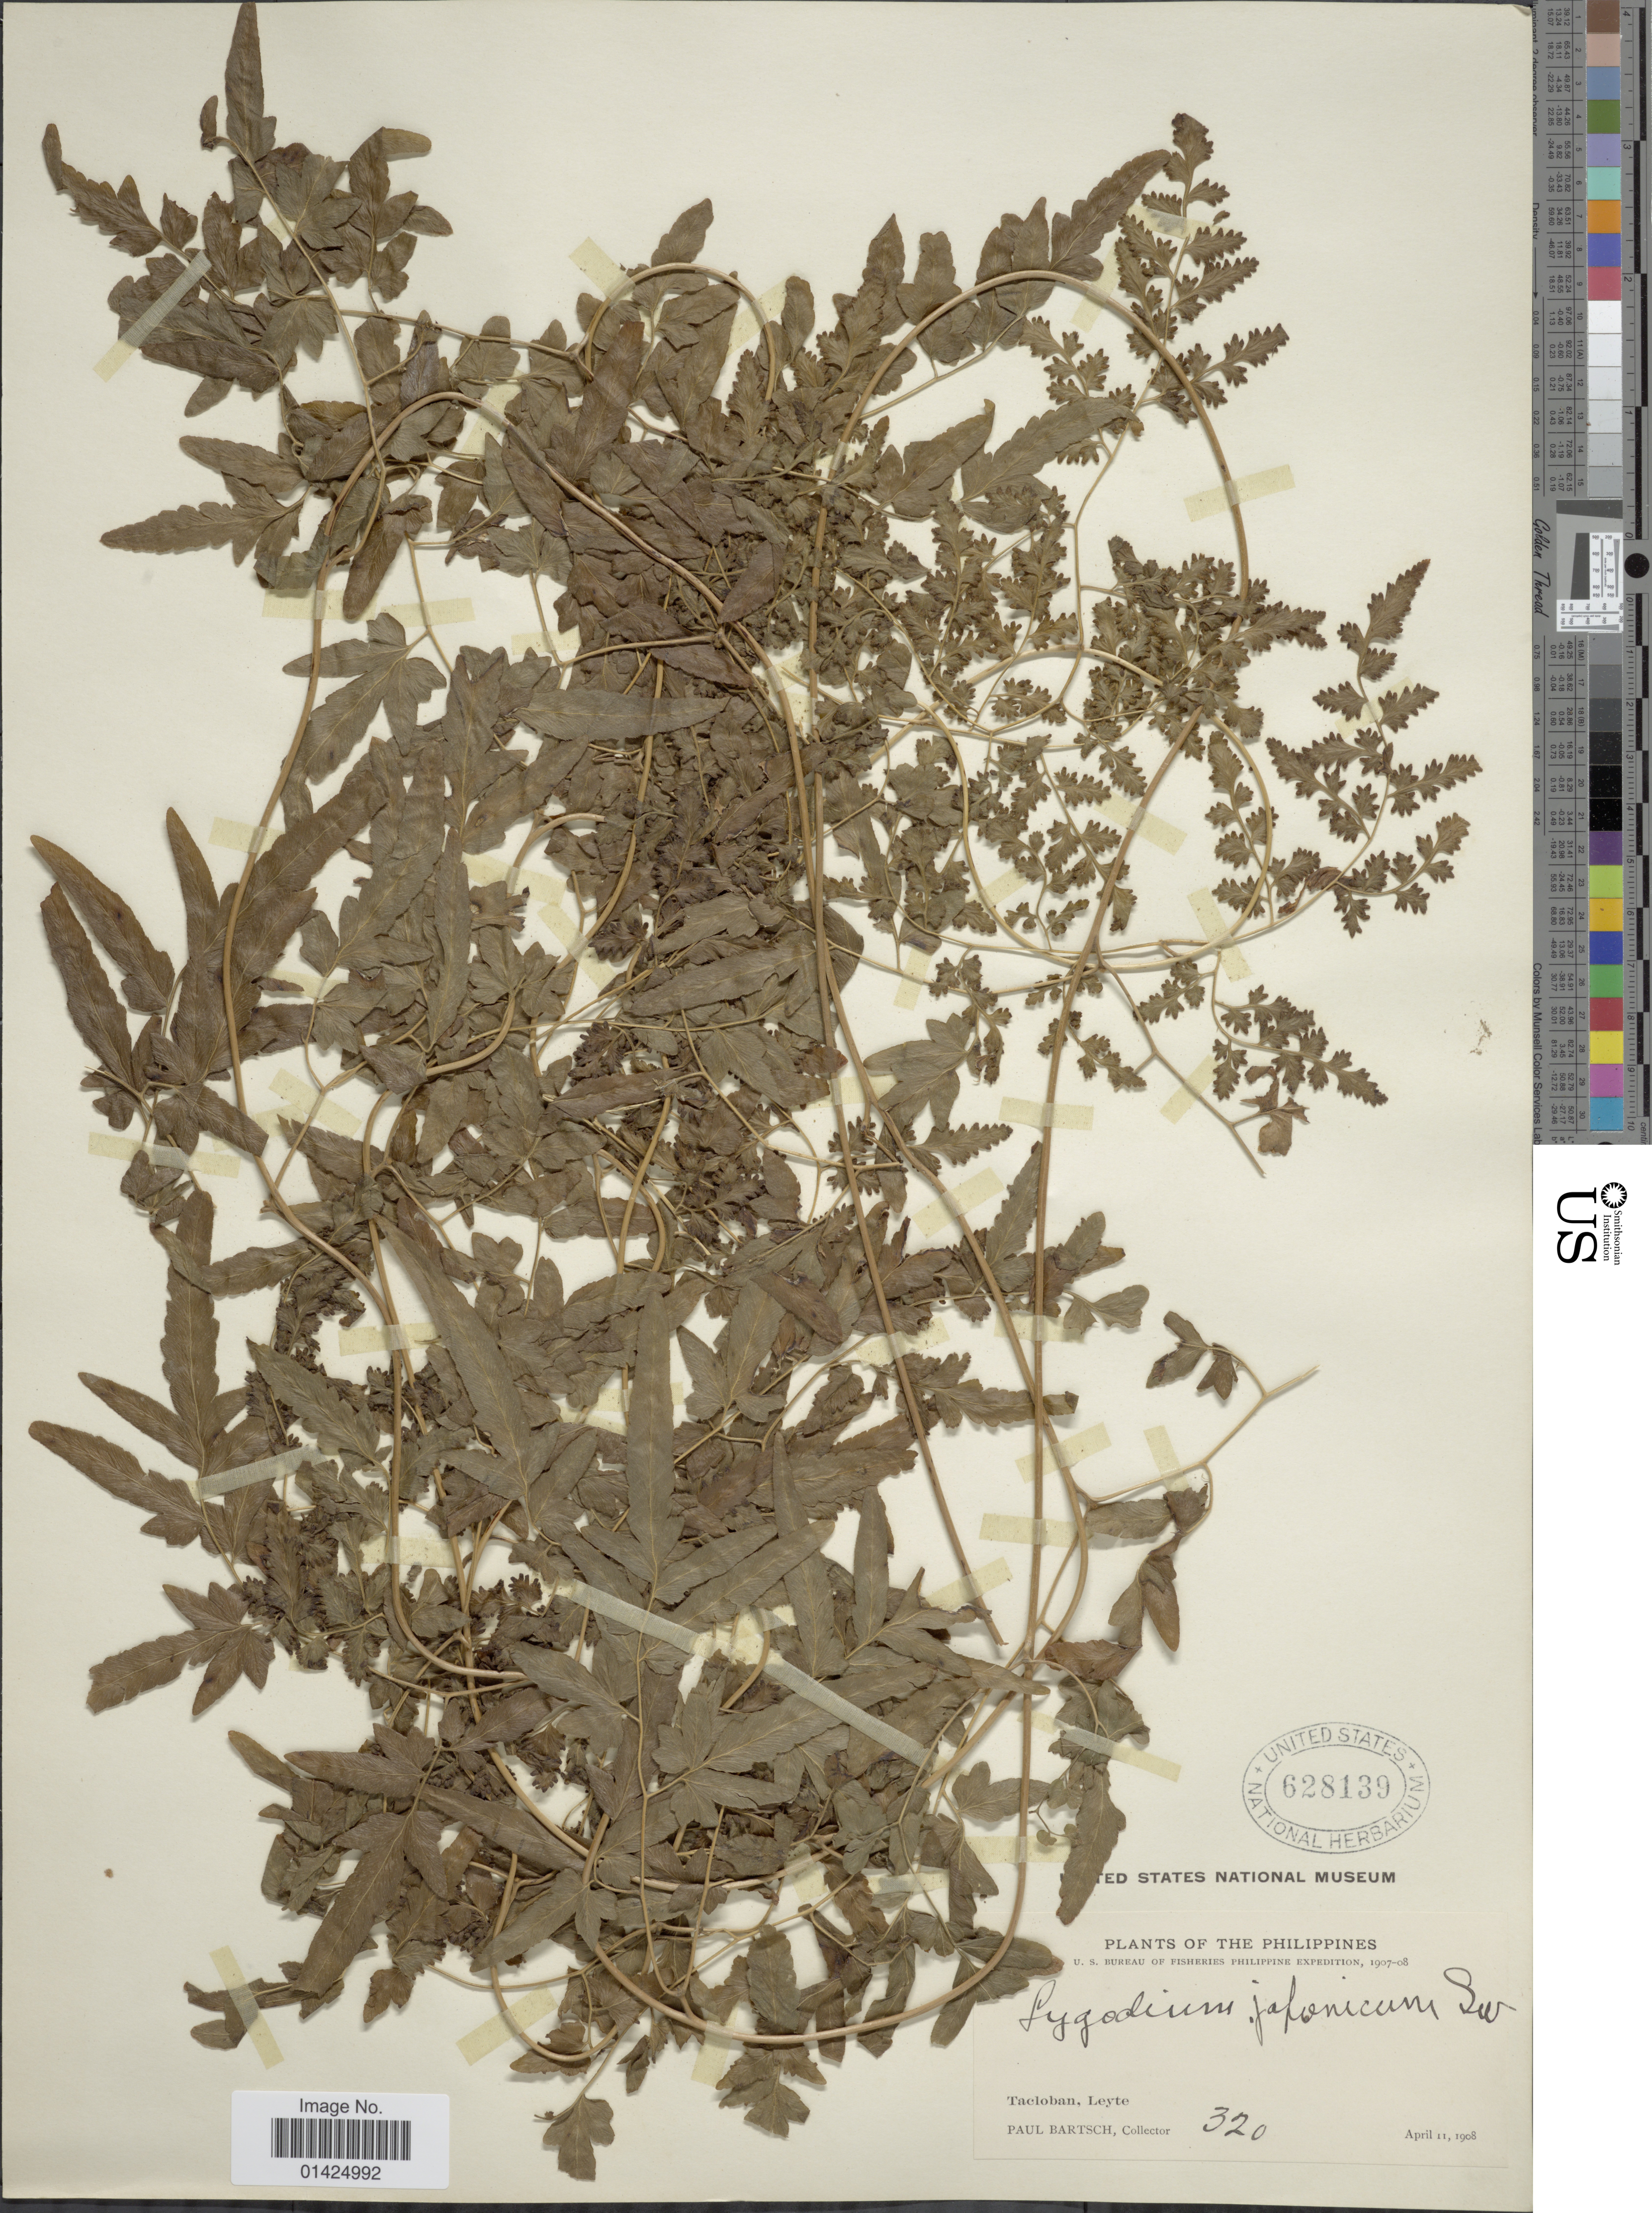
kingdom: Plantae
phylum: Tracheophyta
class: Polypodiopsida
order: Schizaeales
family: Lygodiaceae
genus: Lygodium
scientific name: Lygodium japonicum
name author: (Thunb.) Sw.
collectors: P. Bartsch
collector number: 320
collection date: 1908-04-11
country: Philippines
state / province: Eastern Visayas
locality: Tacloban, Leyte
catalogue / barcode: US 628139